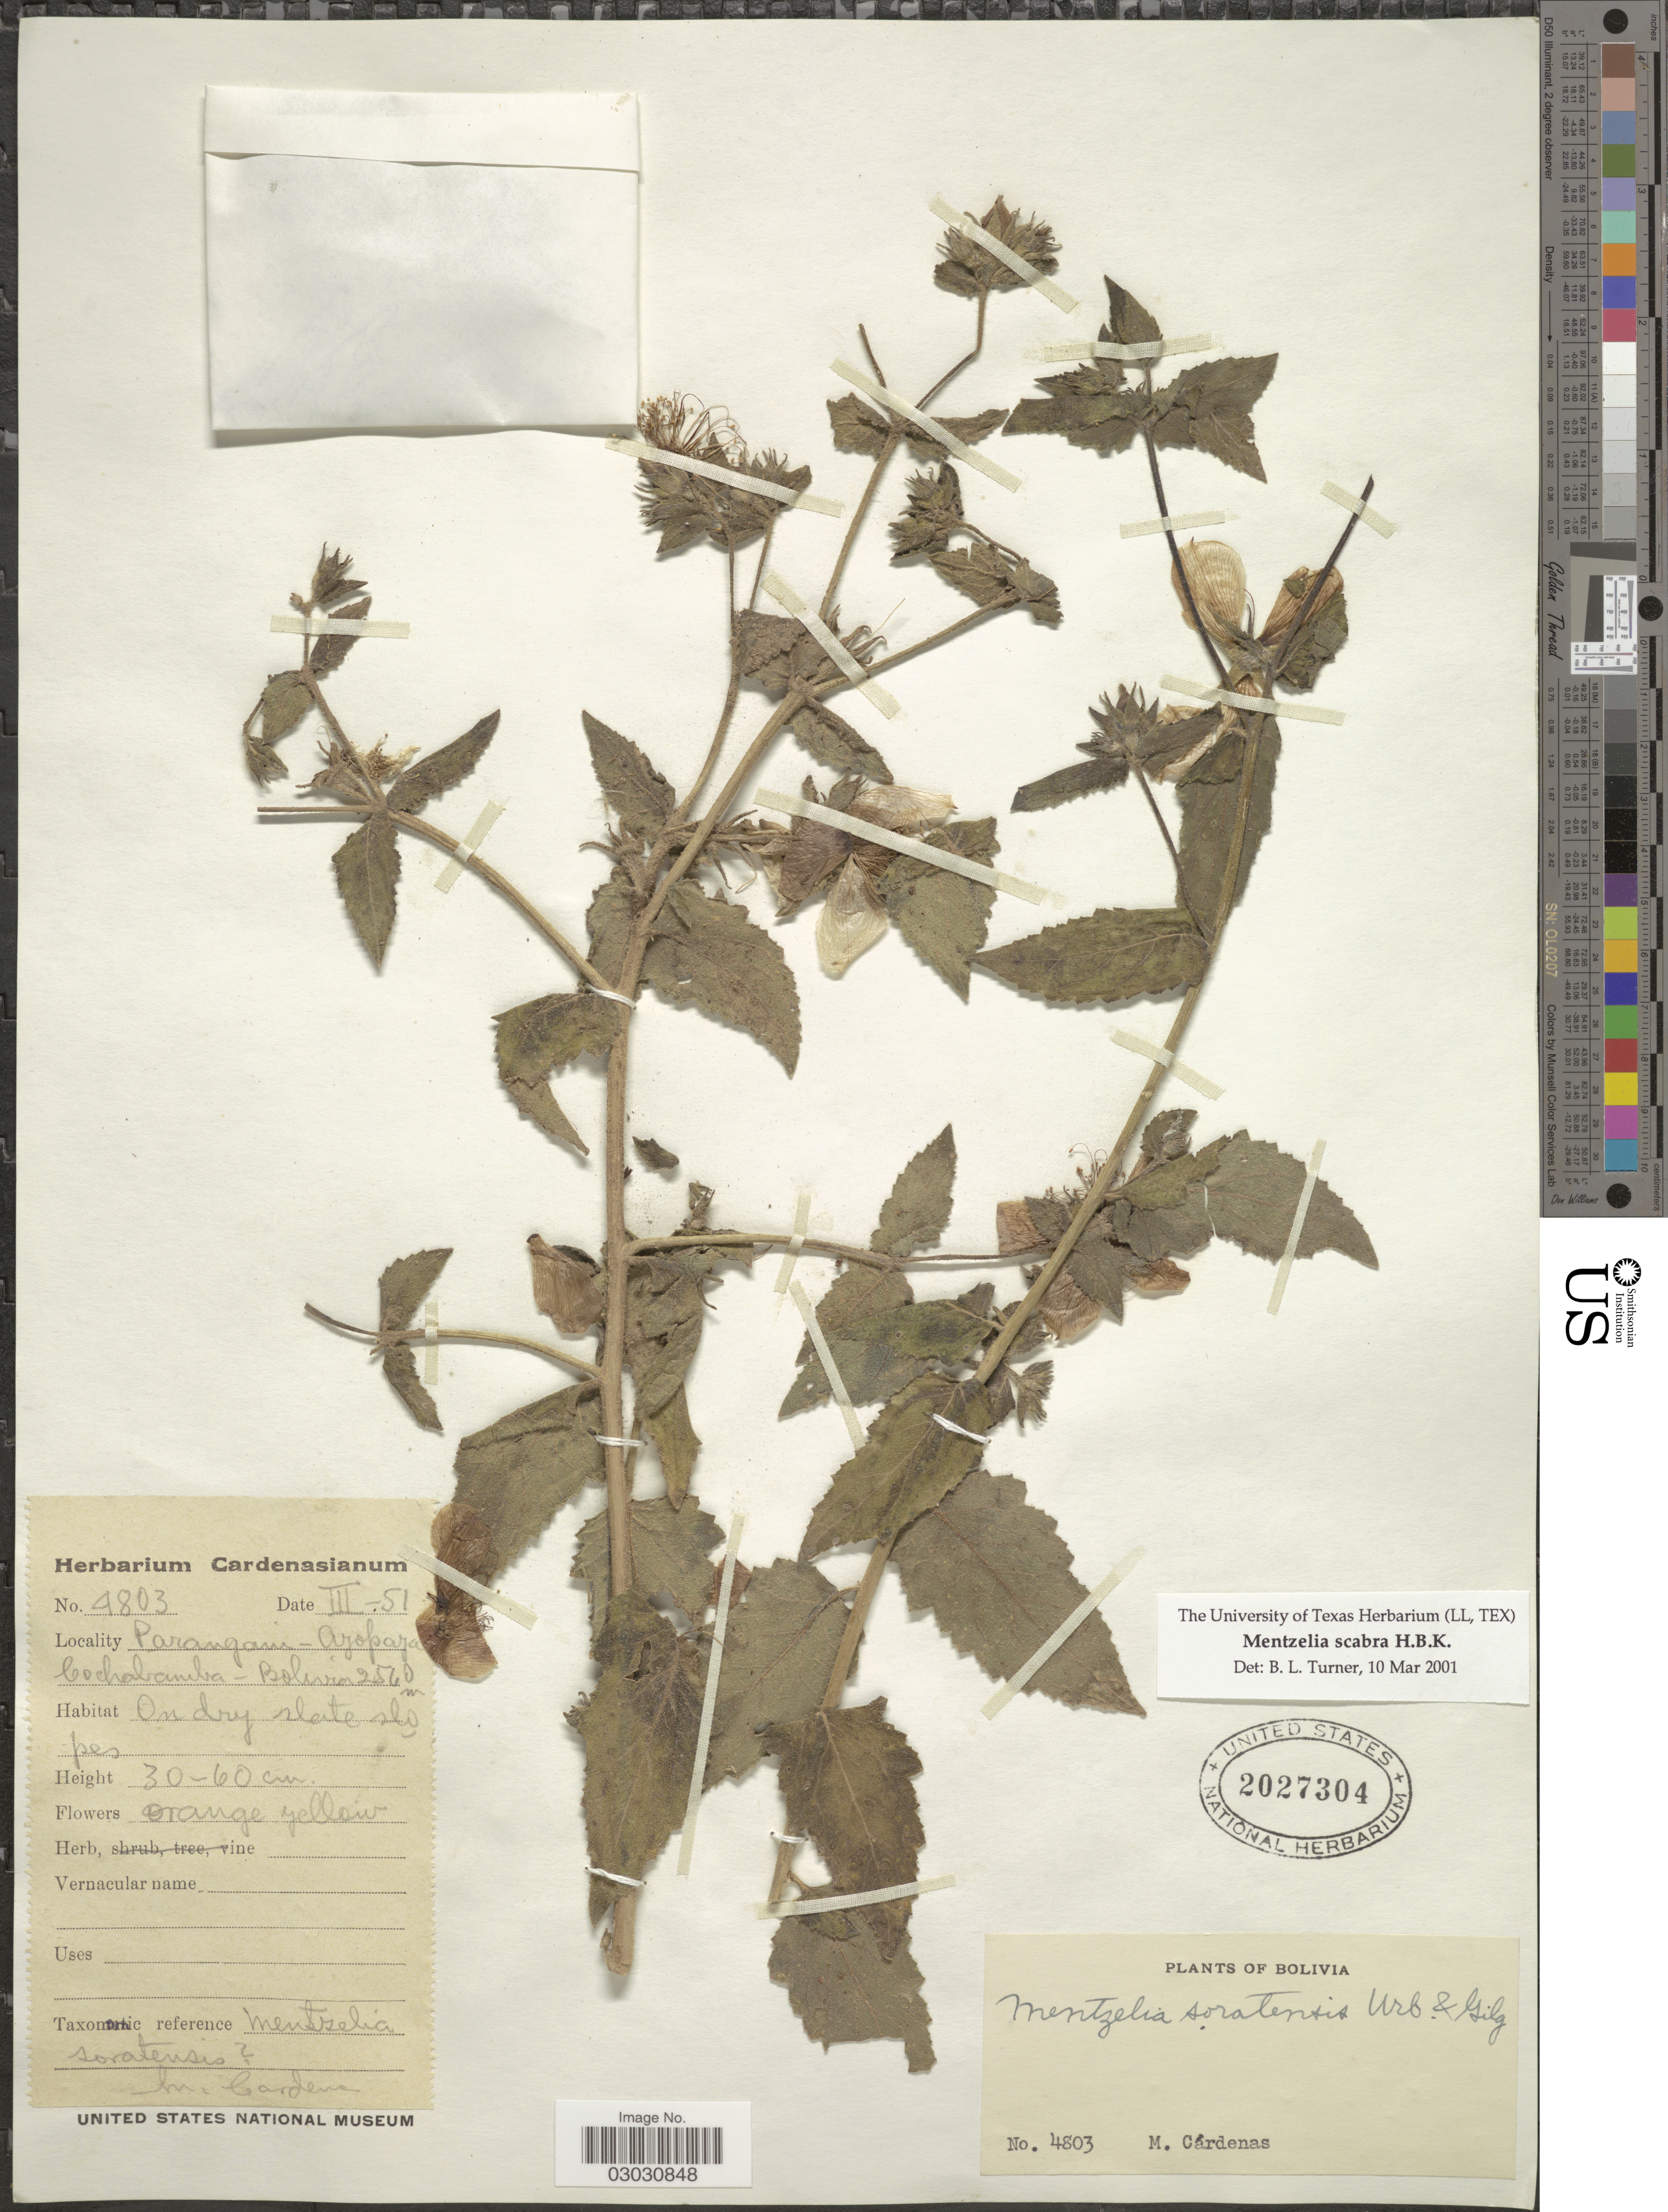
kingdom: Plantae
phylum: Tracheophyta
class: Magnoliopsida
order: Cornales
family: Loasaceae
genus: Mentzelia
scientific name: Mentzelia scabra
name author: Kunth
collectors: M. Cárdenas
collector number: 4803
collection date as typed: Transcribed d/m/y: /3/51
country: Bolivia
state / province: Cochabamba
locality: Parangani - Ayopaya.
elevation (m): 2500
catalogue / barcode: US 2027304